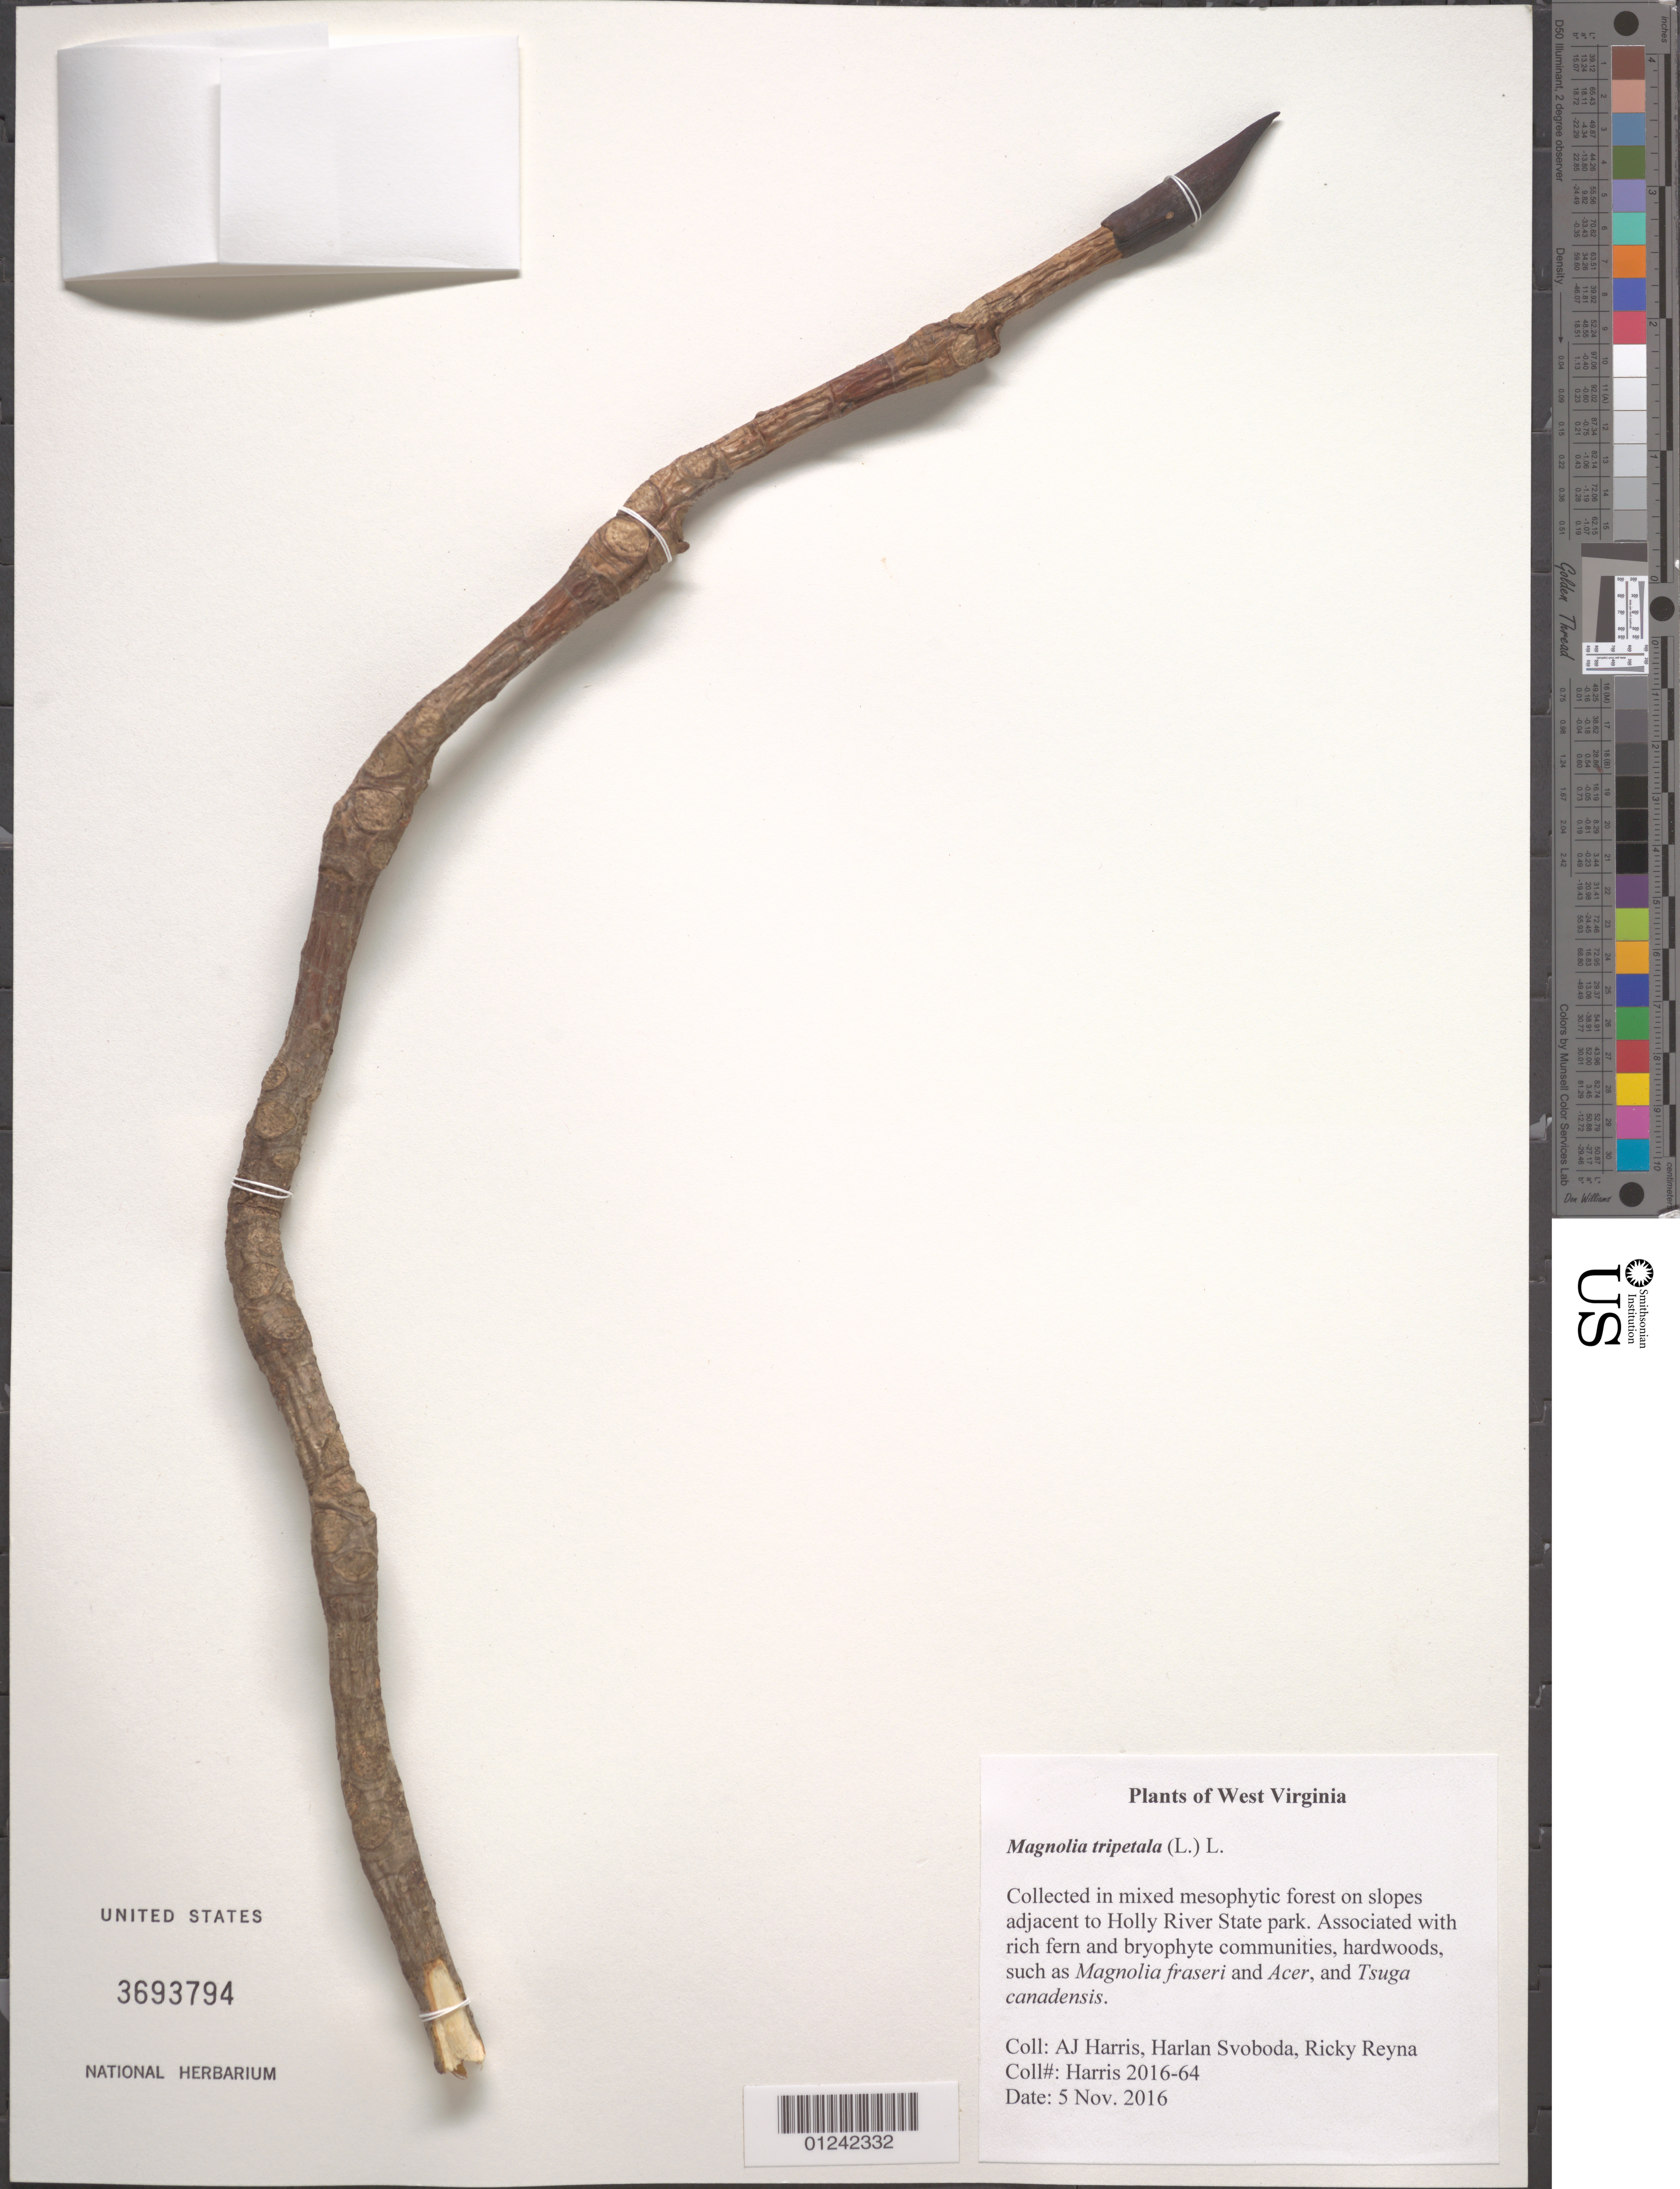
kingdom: Plantae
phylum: Tracheophyta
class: Magnoliopsida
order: Magnoliales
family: Magnoliaceae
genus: Magnolia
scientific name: Magnolia tripetala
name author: L.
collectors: A. J. Harris et al.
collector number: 2016-64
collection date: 2016-11-05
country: United States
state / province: West Virginia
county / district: Webster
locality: Collected in mixed mesophytic forest on slopes adjacent to Holly River State Park.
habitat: Associated with rich fern and bryophyte communities, hardwoods such as Magnolia fraseri and Acer,and Tsuga canadensis.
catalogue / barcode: US 3693794